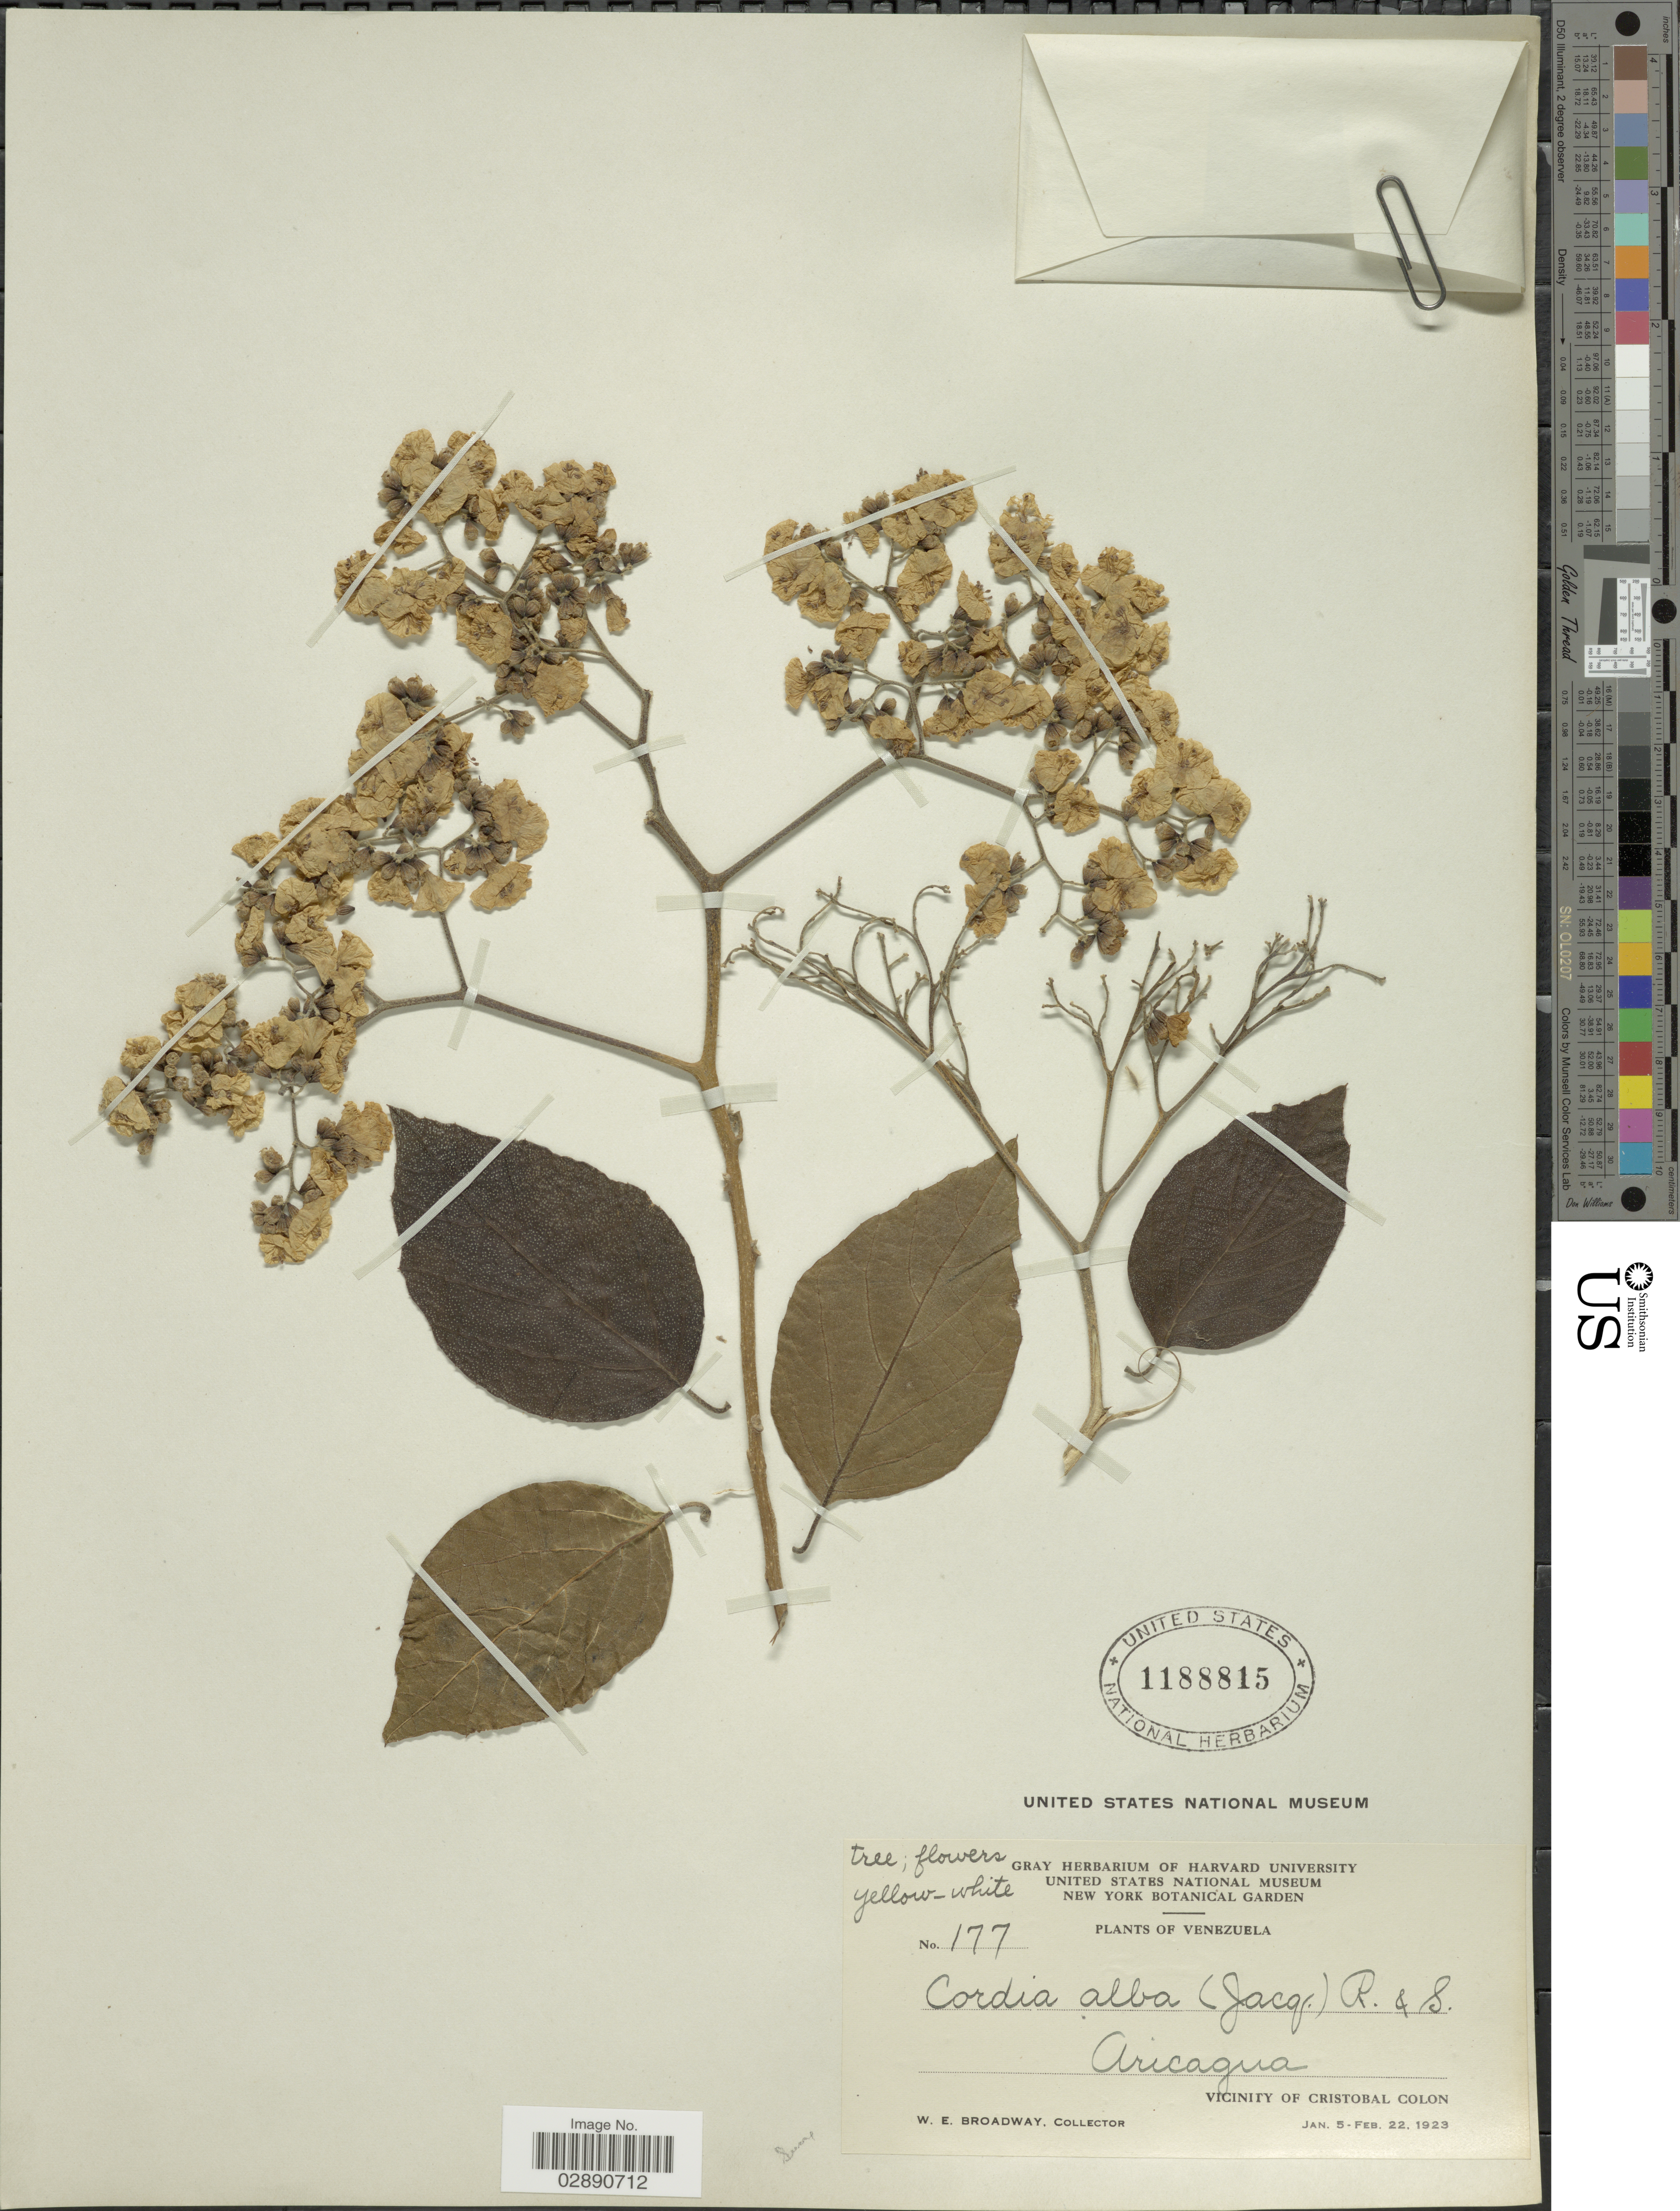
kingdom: Plantae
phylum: Tracheophyta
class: Magnoliopsida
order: Boraginales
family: Cordiaceae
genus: Cordia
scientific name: Cordia dentata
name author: Poir.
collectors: W. E. Broadway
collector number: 177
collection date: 1923-01-05/1923-02-22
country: Venezuela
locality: Aricagua. Vicinity of Cristobal Colon.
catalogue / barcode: US 1188815